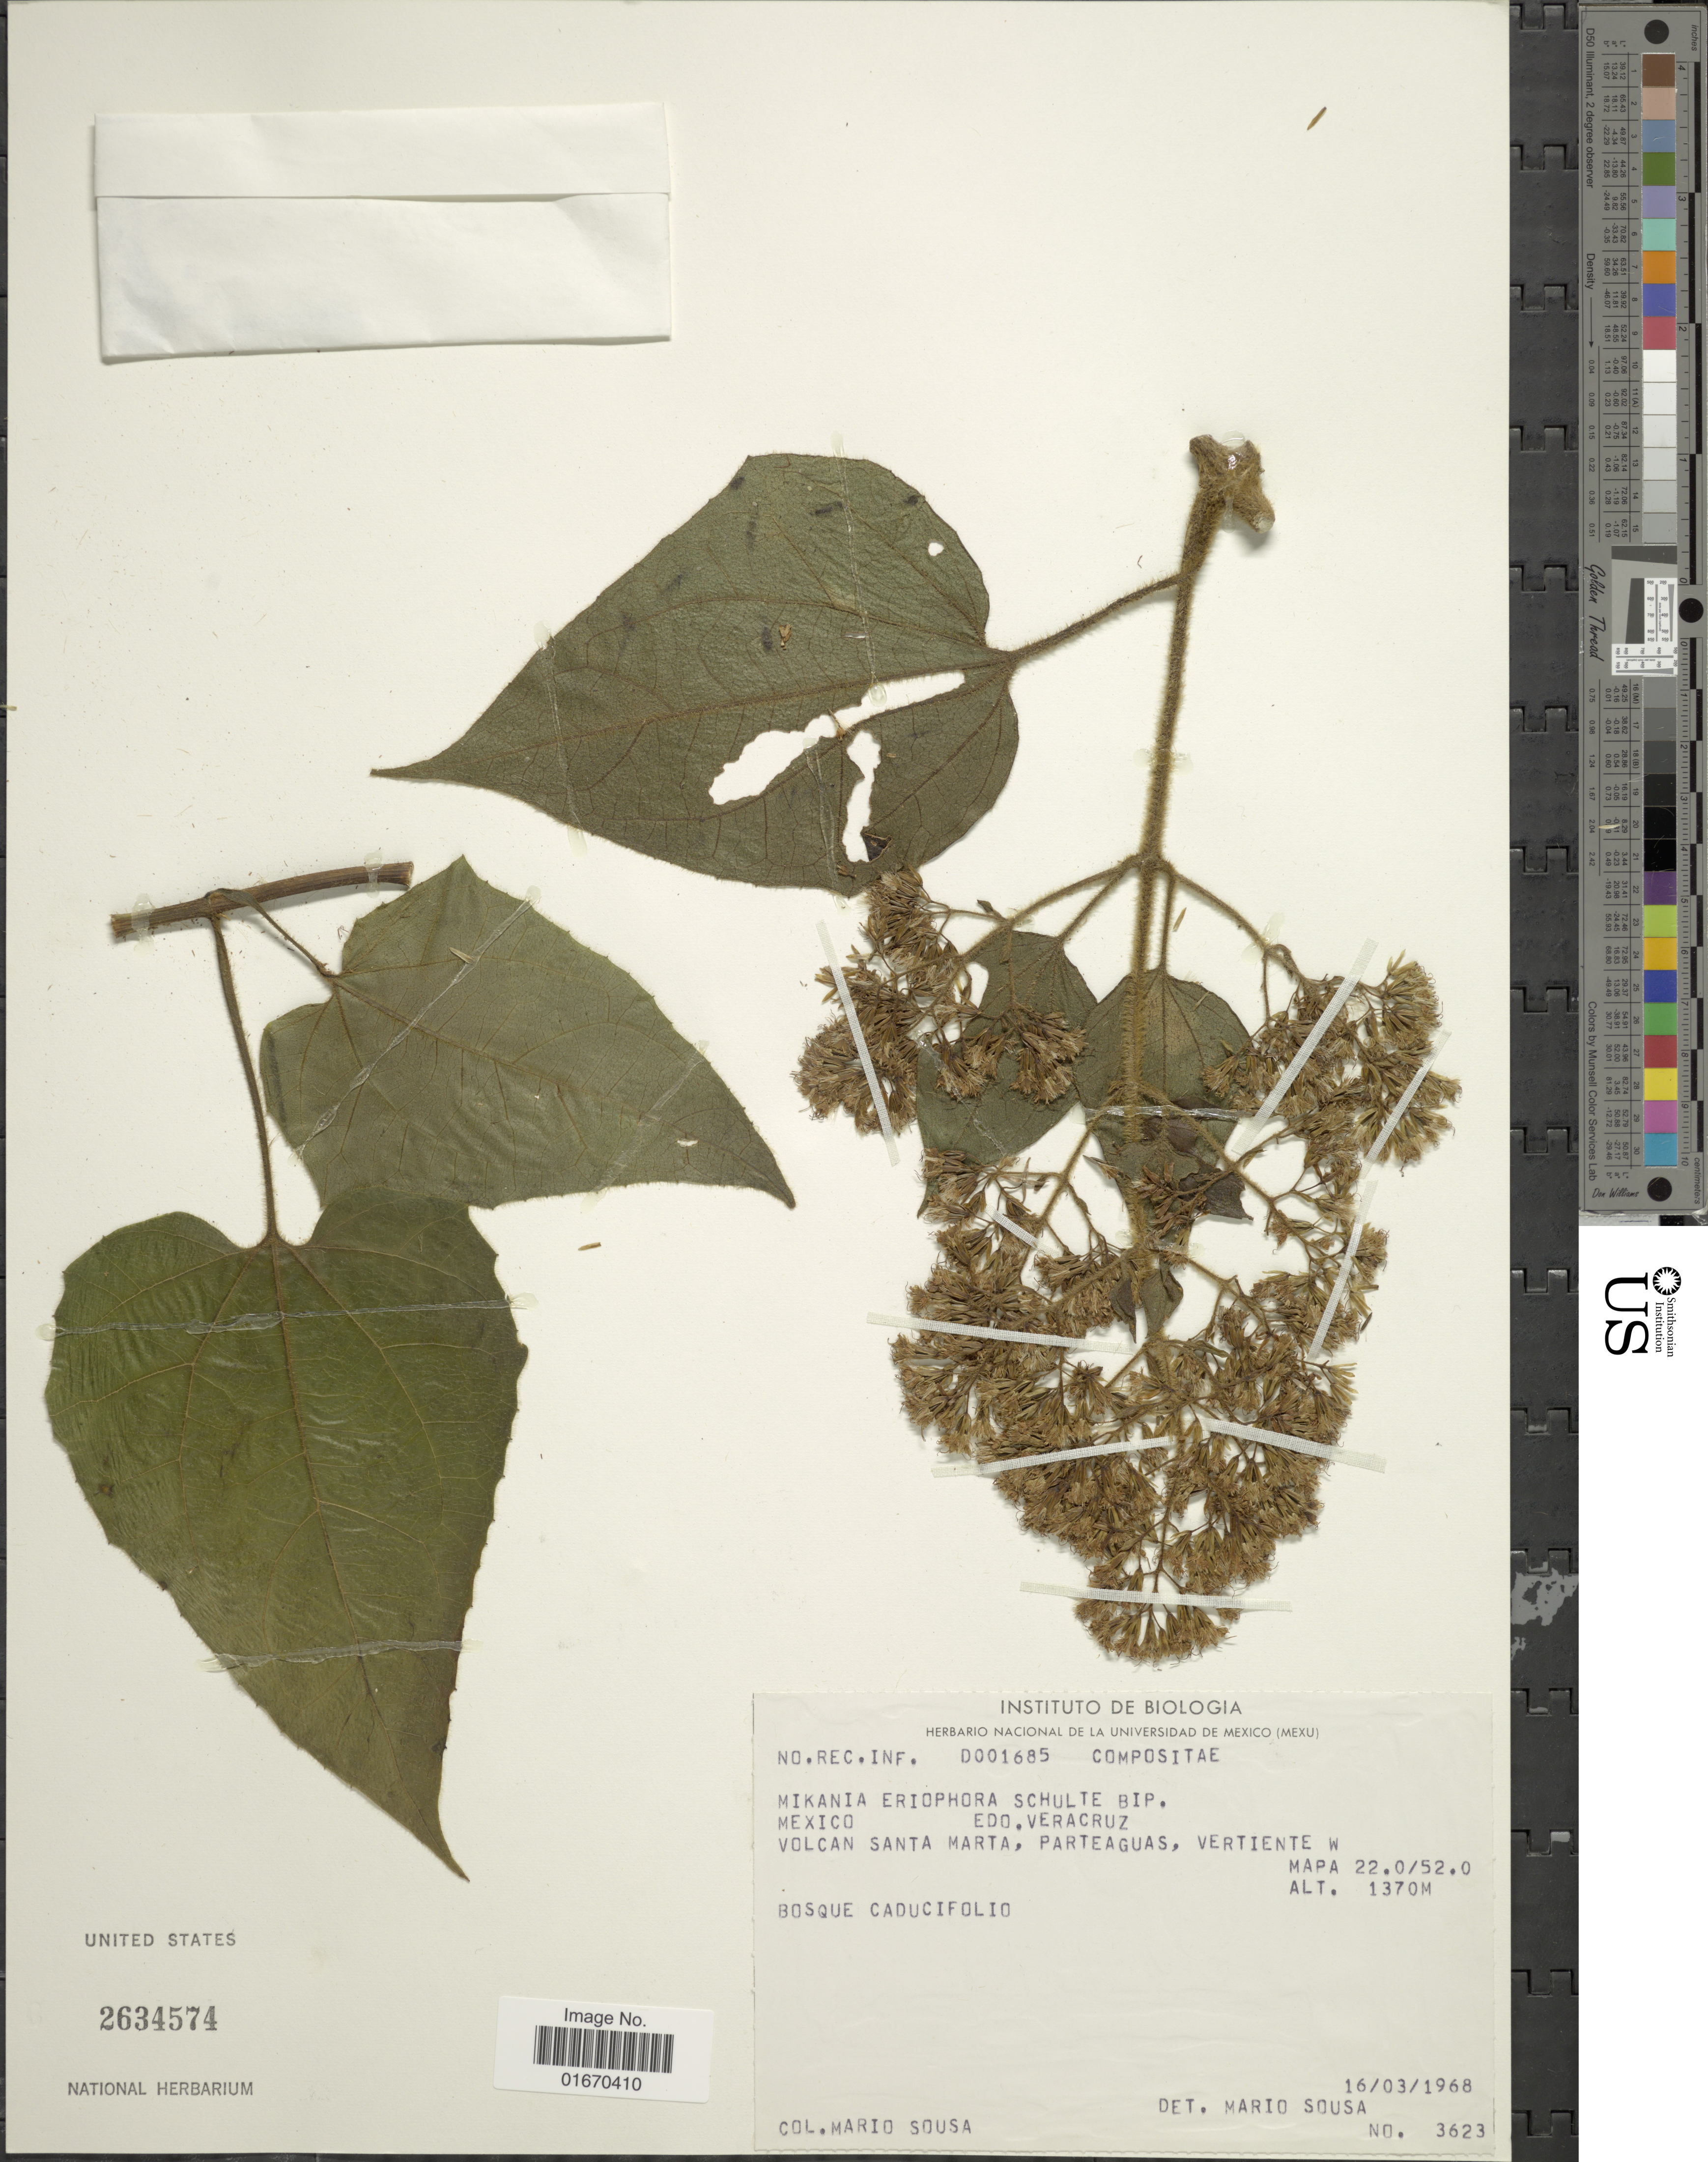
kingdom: Plantae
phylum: Tracheophyta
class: Magnoliopsida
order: Asterales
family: Asteraceae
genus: Mikania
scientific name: Mikania eriophora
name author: Sch. Bip. ex B.L. Rob. & Greenm.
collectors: M. Sousa S.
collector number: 3623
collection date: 1968-03-16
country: Mexico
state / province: Veracruz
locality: Edo. Veracruz, Volcan Santa Marta, Parteaguas, vertiente w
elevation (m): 1370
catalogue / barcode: US 2634574